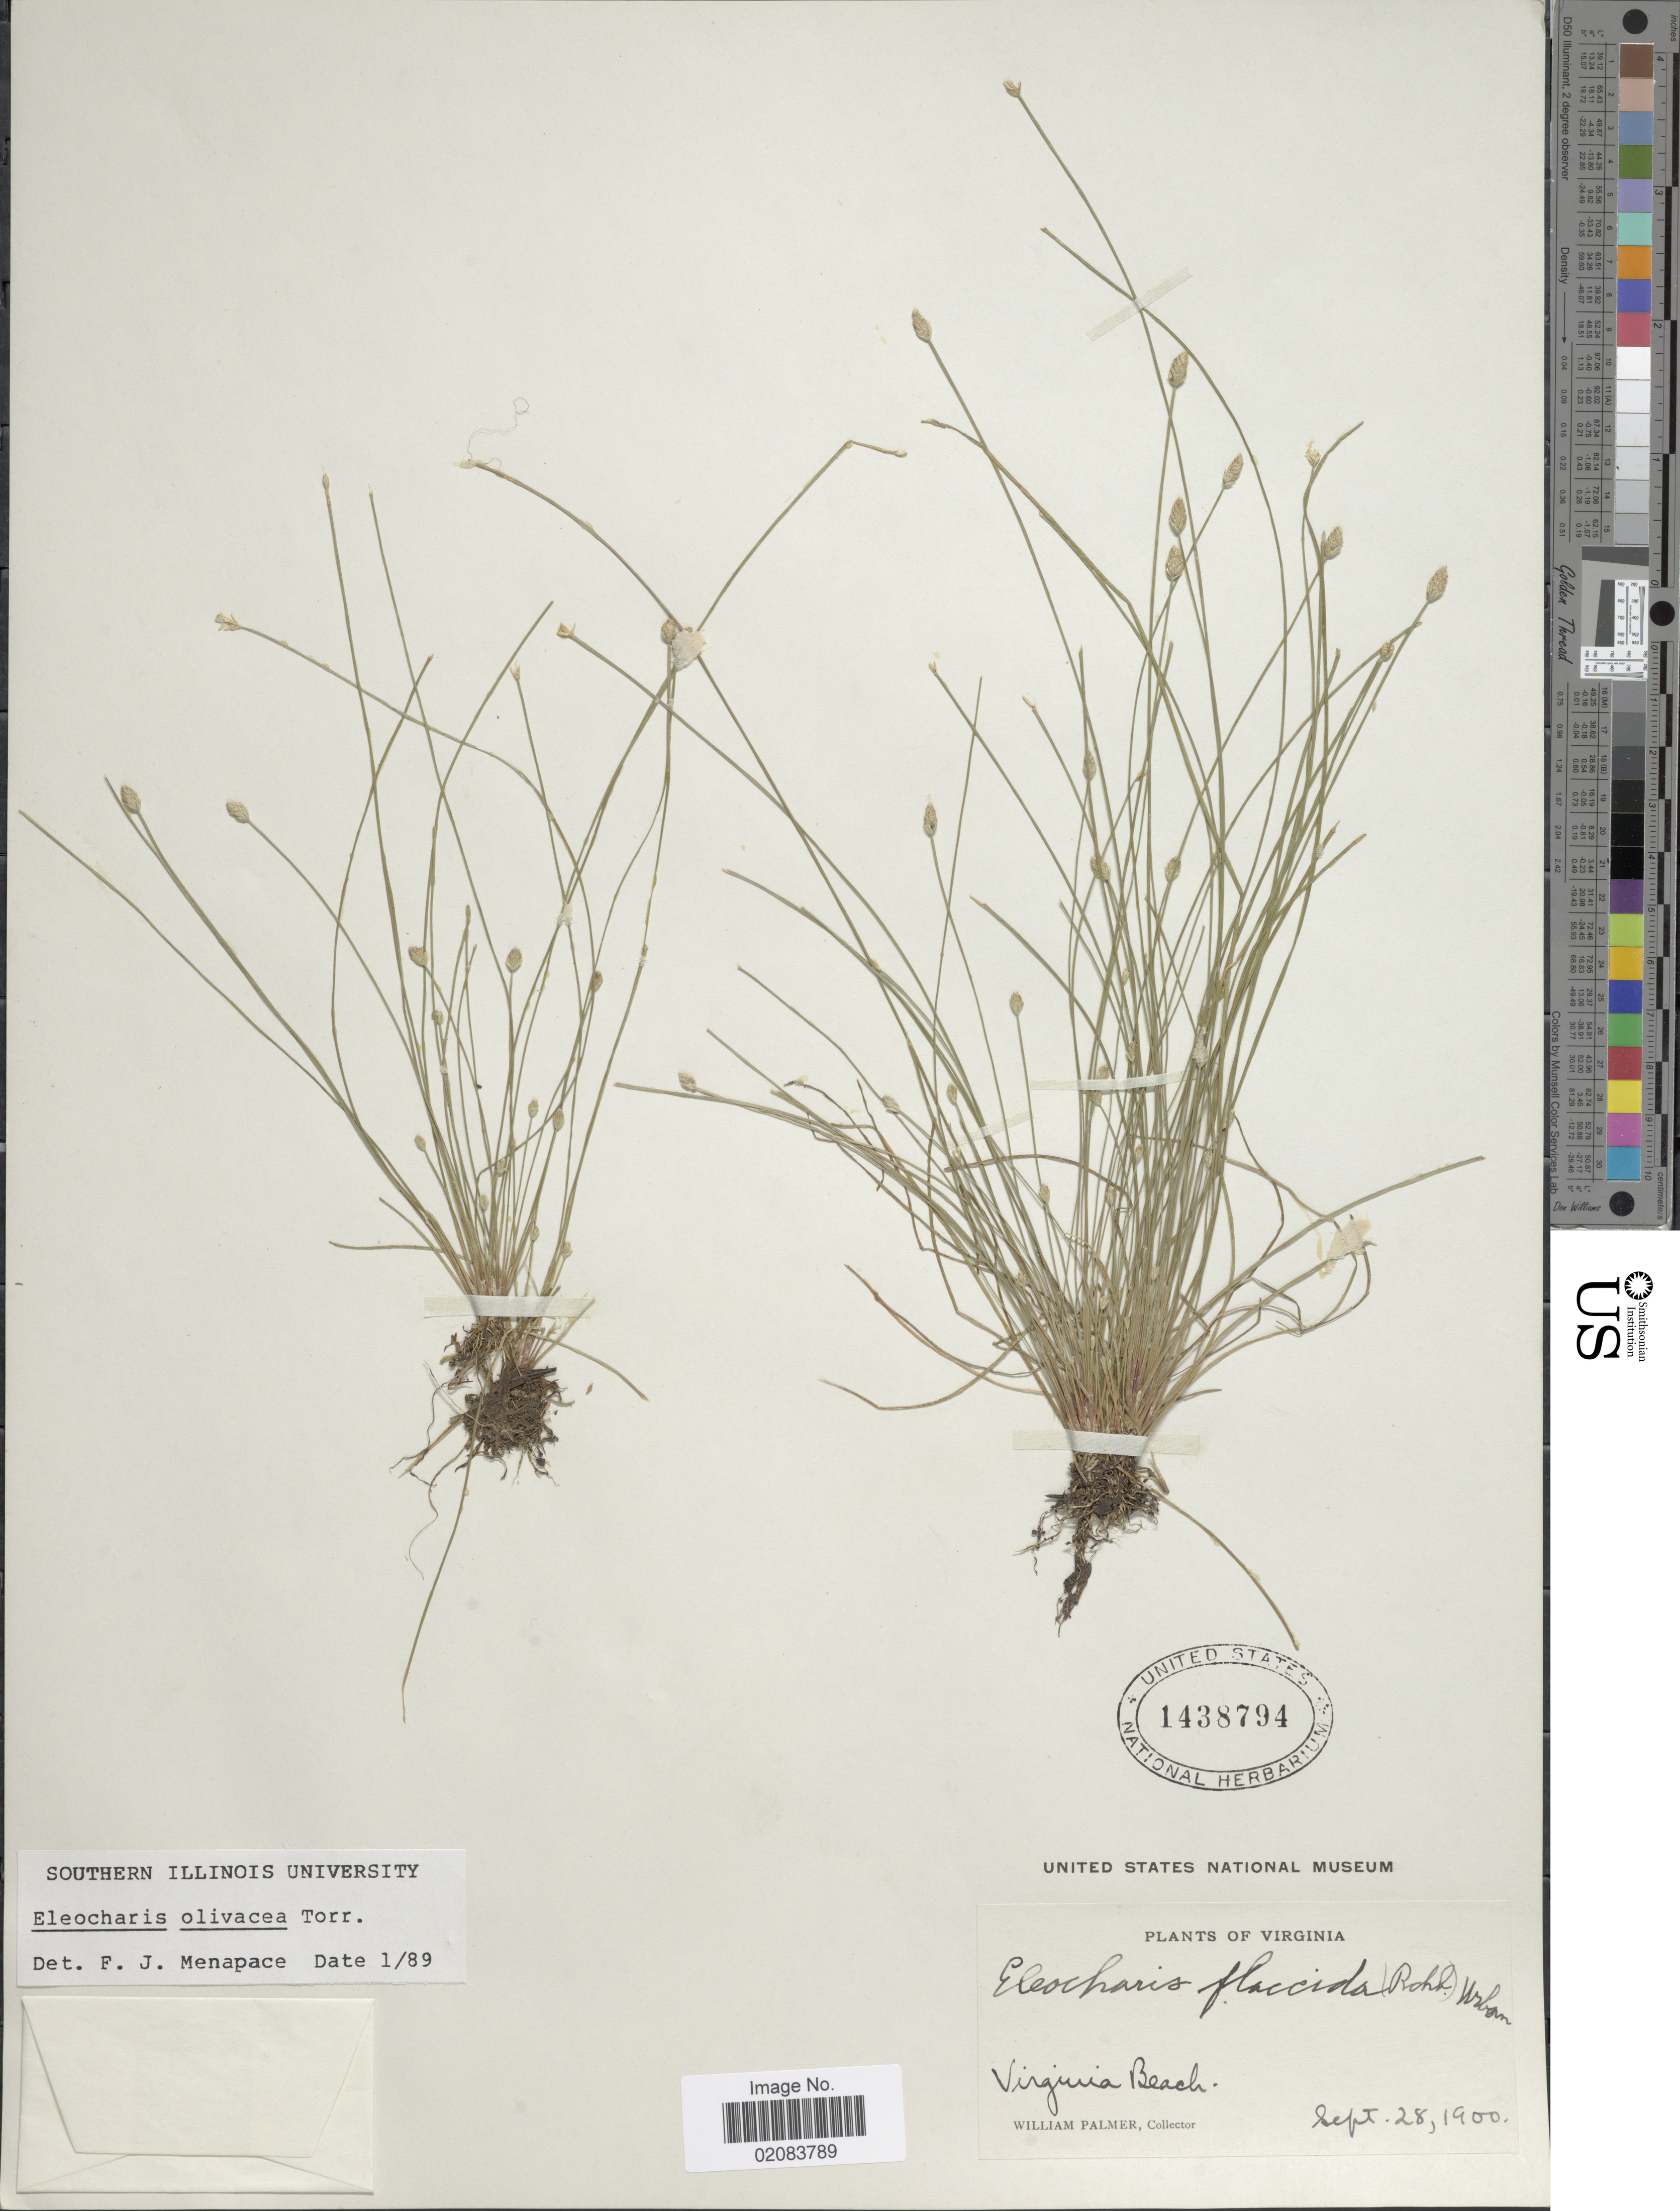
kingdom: Plantae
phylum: Tracheophyta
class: Liliopsida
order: Poales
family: Cyperaceae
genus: Eleocharis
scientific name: Eleocharis olivacea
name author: Torr.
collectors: W. Palmer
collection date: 1900-09-28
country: United States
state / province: Virginia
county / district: City of Virginia Beach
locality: Virginia Beach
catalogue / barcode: US 1438794